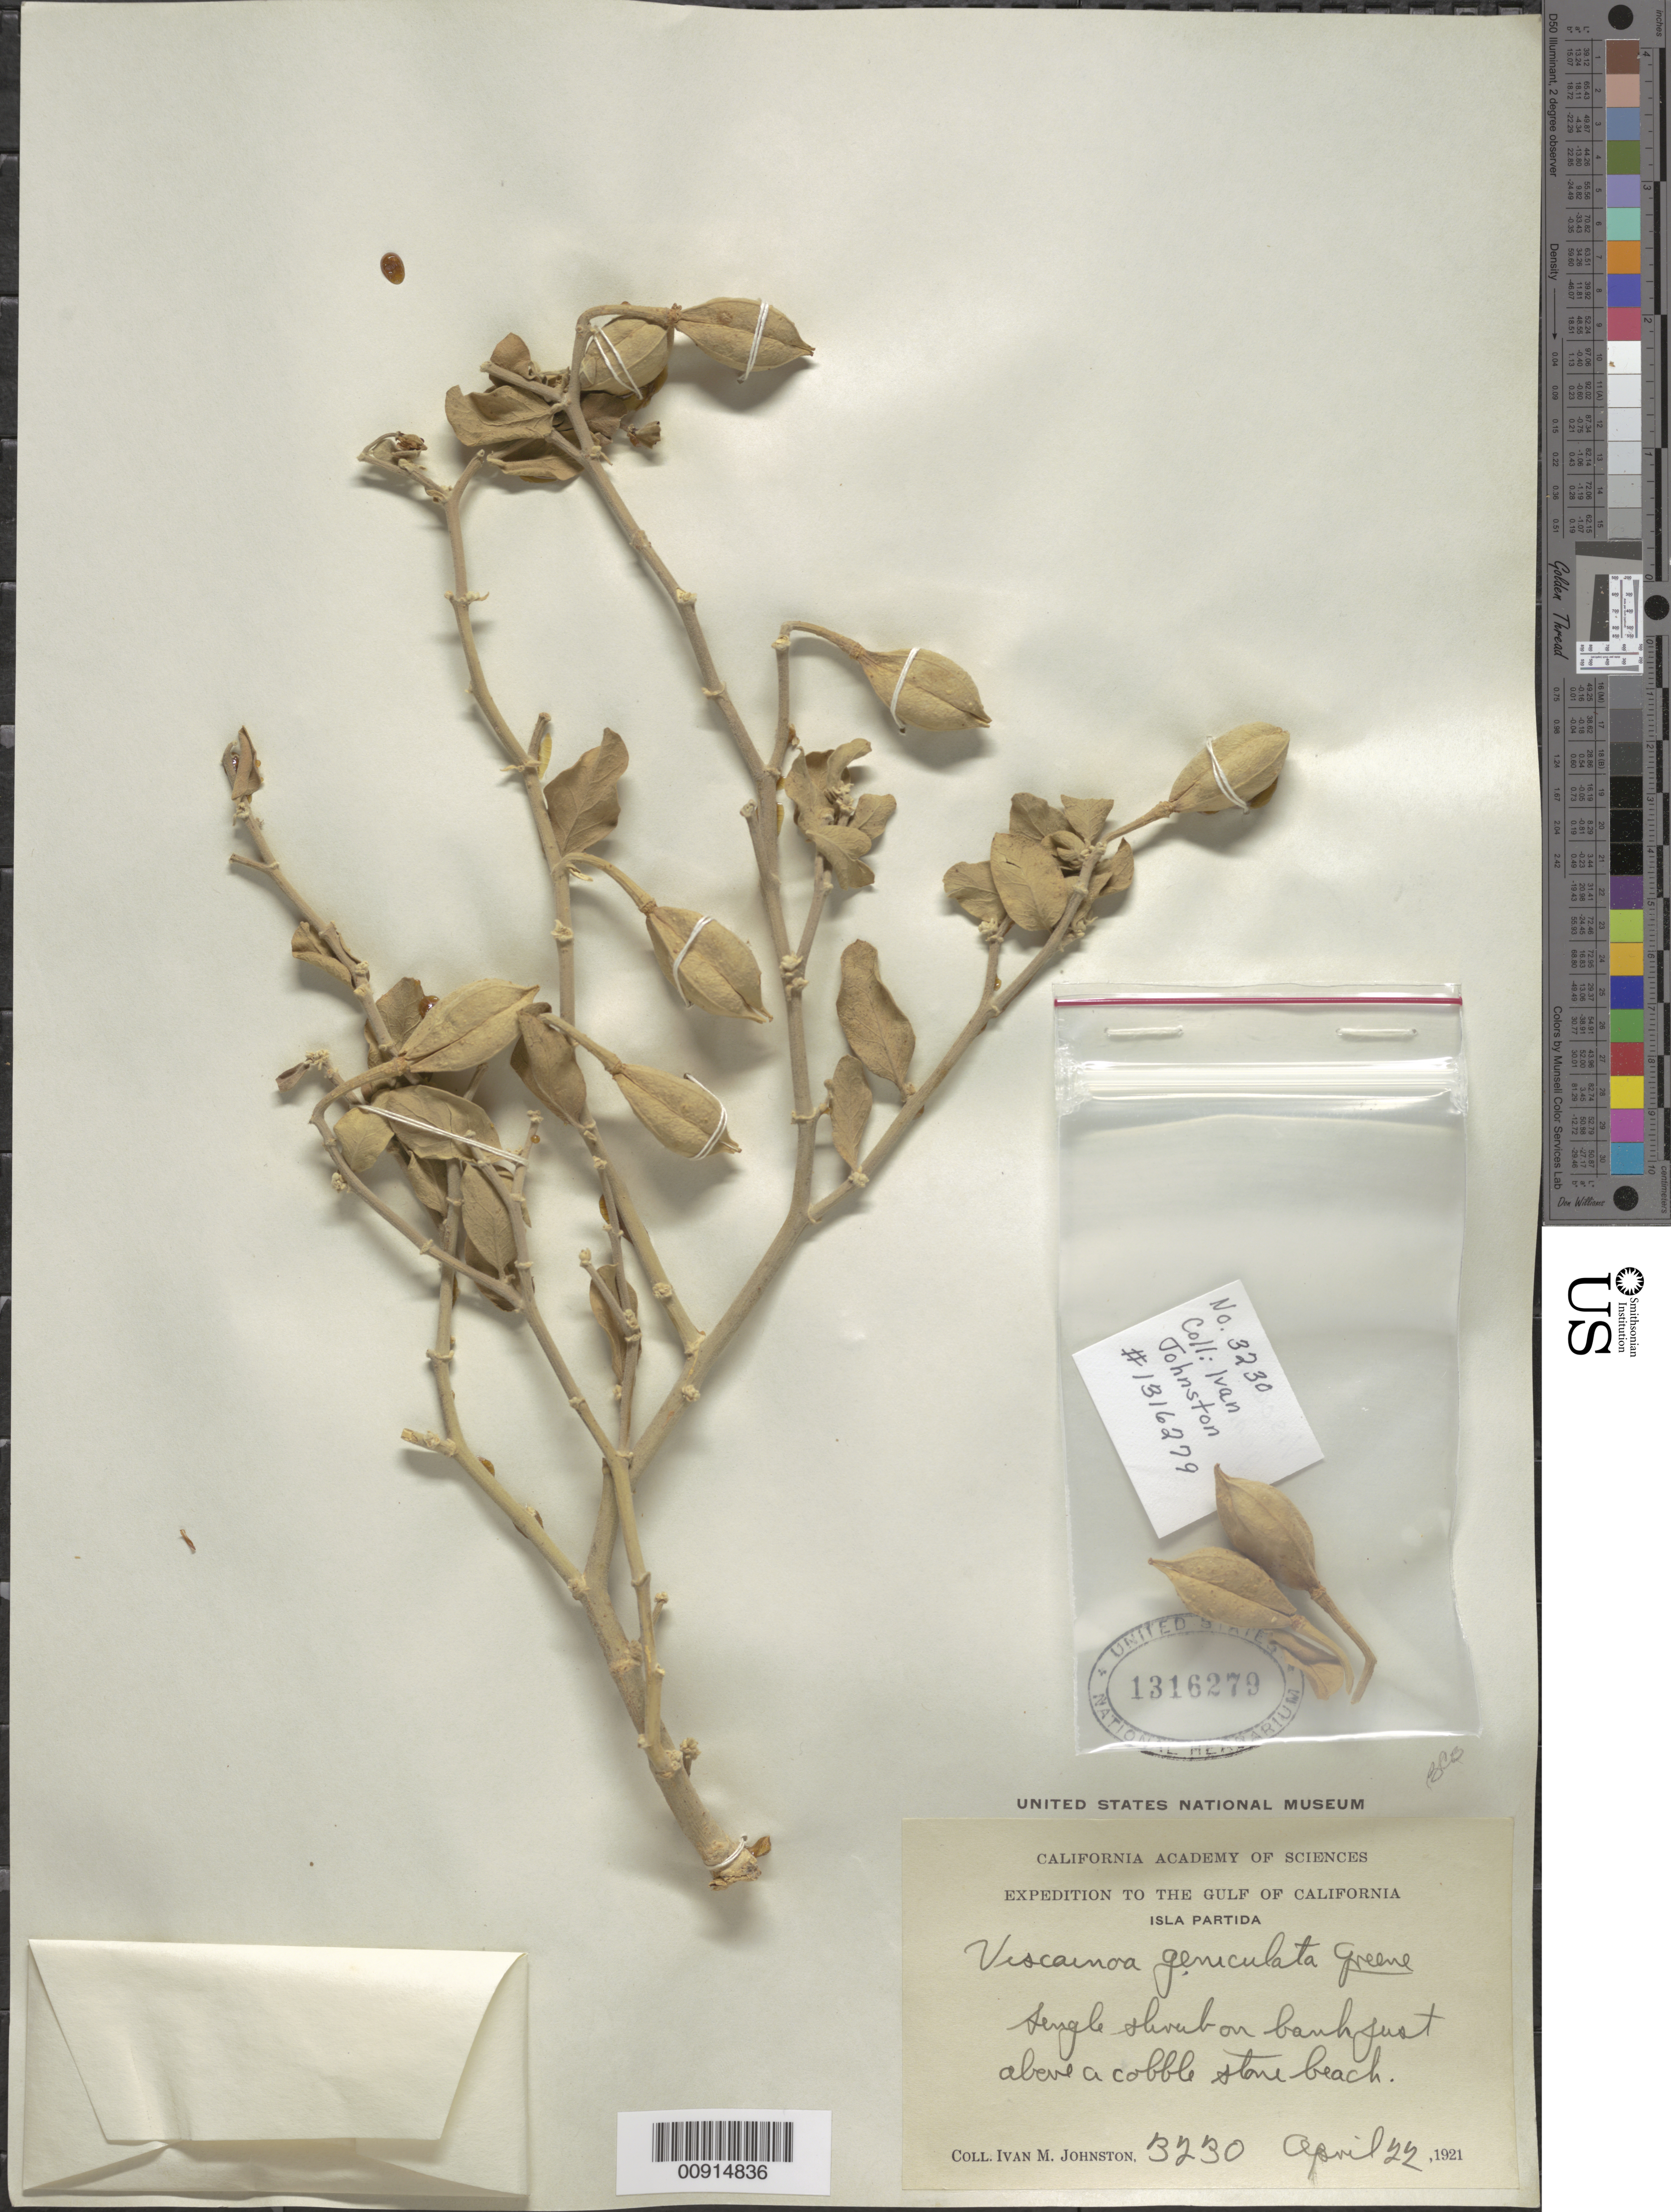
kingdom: Plantae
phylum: Tracheophyta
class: Magnoliopsida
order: Zygophyllales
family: Zygophyllaceae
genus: Viscainoa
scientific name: Viscainoa geniculata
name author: (Kellogg) Greene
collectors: I.M. Johnston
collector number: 3230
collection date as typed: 22 Apr 1921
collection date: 1921-04-22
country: Mexico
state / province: Baja California Sur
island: Partida I.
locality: Isla Partida.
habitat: Bank just above a cobble stone beach.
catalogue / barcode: US 1316279